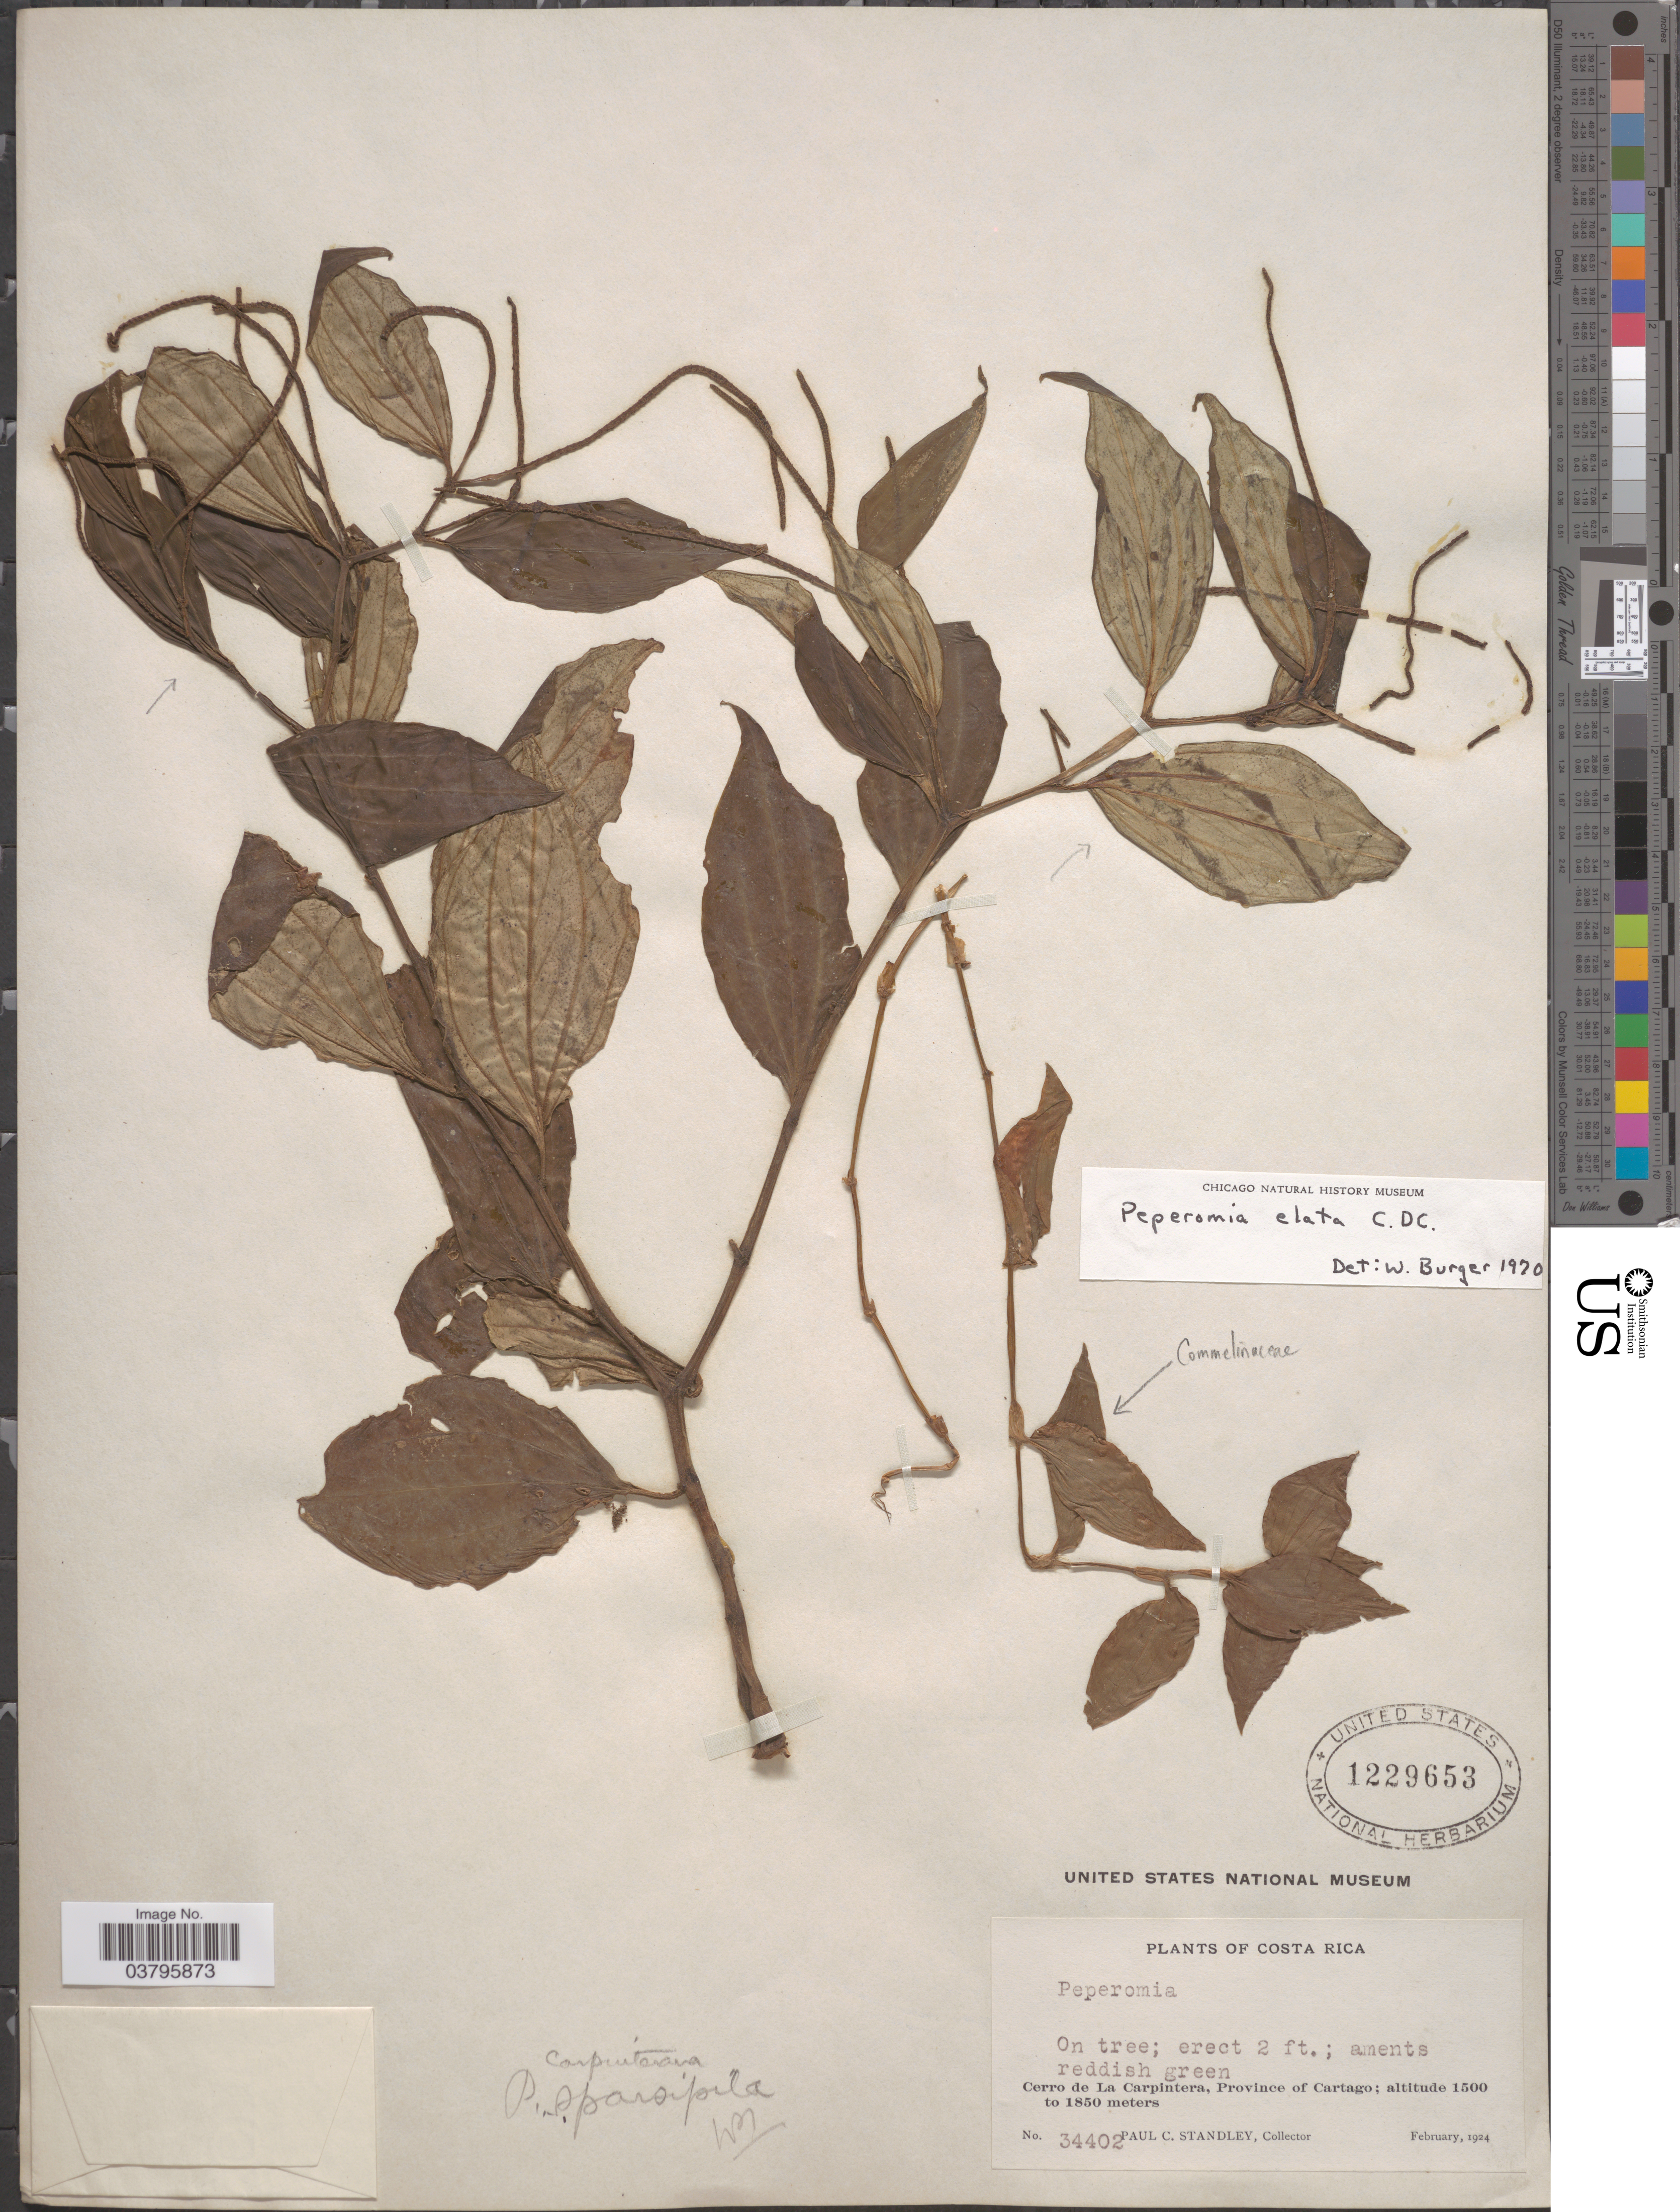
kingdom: Plantae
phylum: Tracheophyta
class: Magnoliopsida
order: Piperales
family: Piperaceae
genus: Peperomia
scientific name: Peperomia elata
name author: C. DC.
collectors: P. C. Standley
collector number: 34402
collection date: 1924-02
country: Costa Rica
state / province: Cartago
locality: Cerro de La Carpintera.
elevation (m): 1500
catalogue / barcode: US 1229653